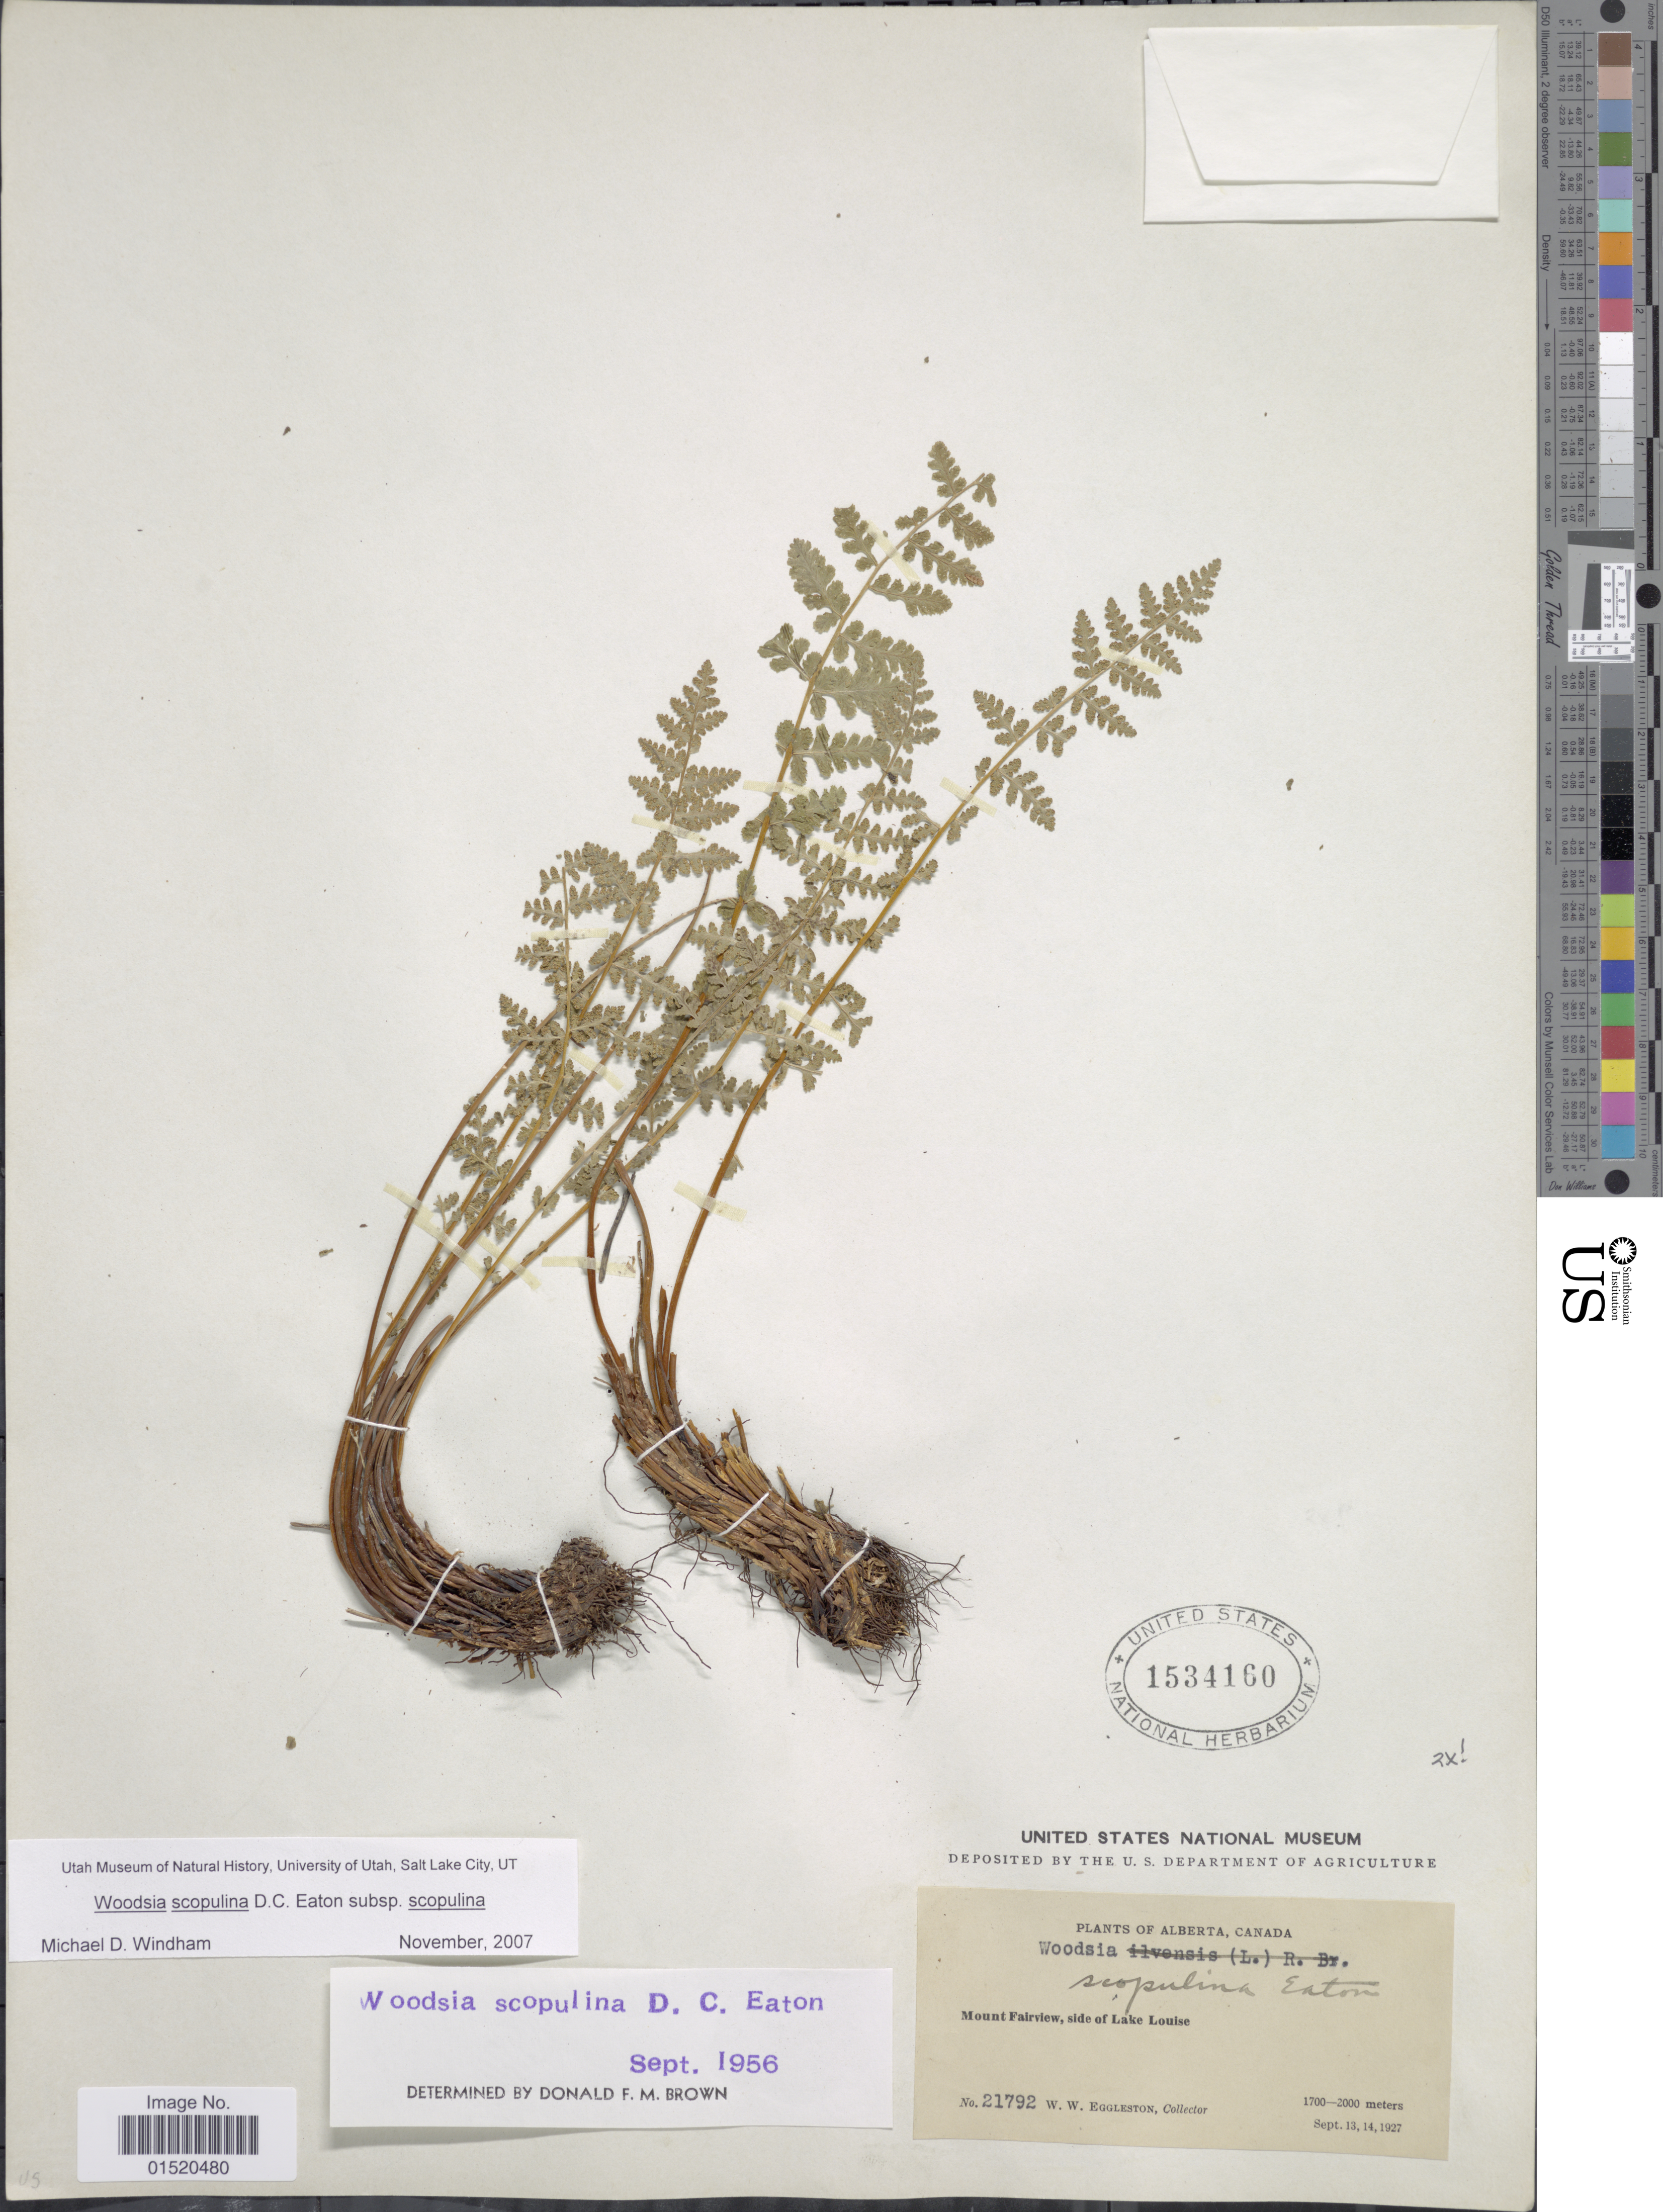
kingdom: Plantae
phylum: Tracheophyta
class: Polypodiopsida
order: Polypodiales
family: Woodsiaceae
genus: Woodsia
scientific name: Woodsia scopulina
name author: D.C. Eaton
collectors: W. W. Eggleston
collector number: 21792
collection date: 1927-09-13/1927-09-14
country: Canada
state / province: Alberta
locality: Mount Fairview, side of Lake Louise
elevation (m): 1700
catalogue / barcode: US 1534160